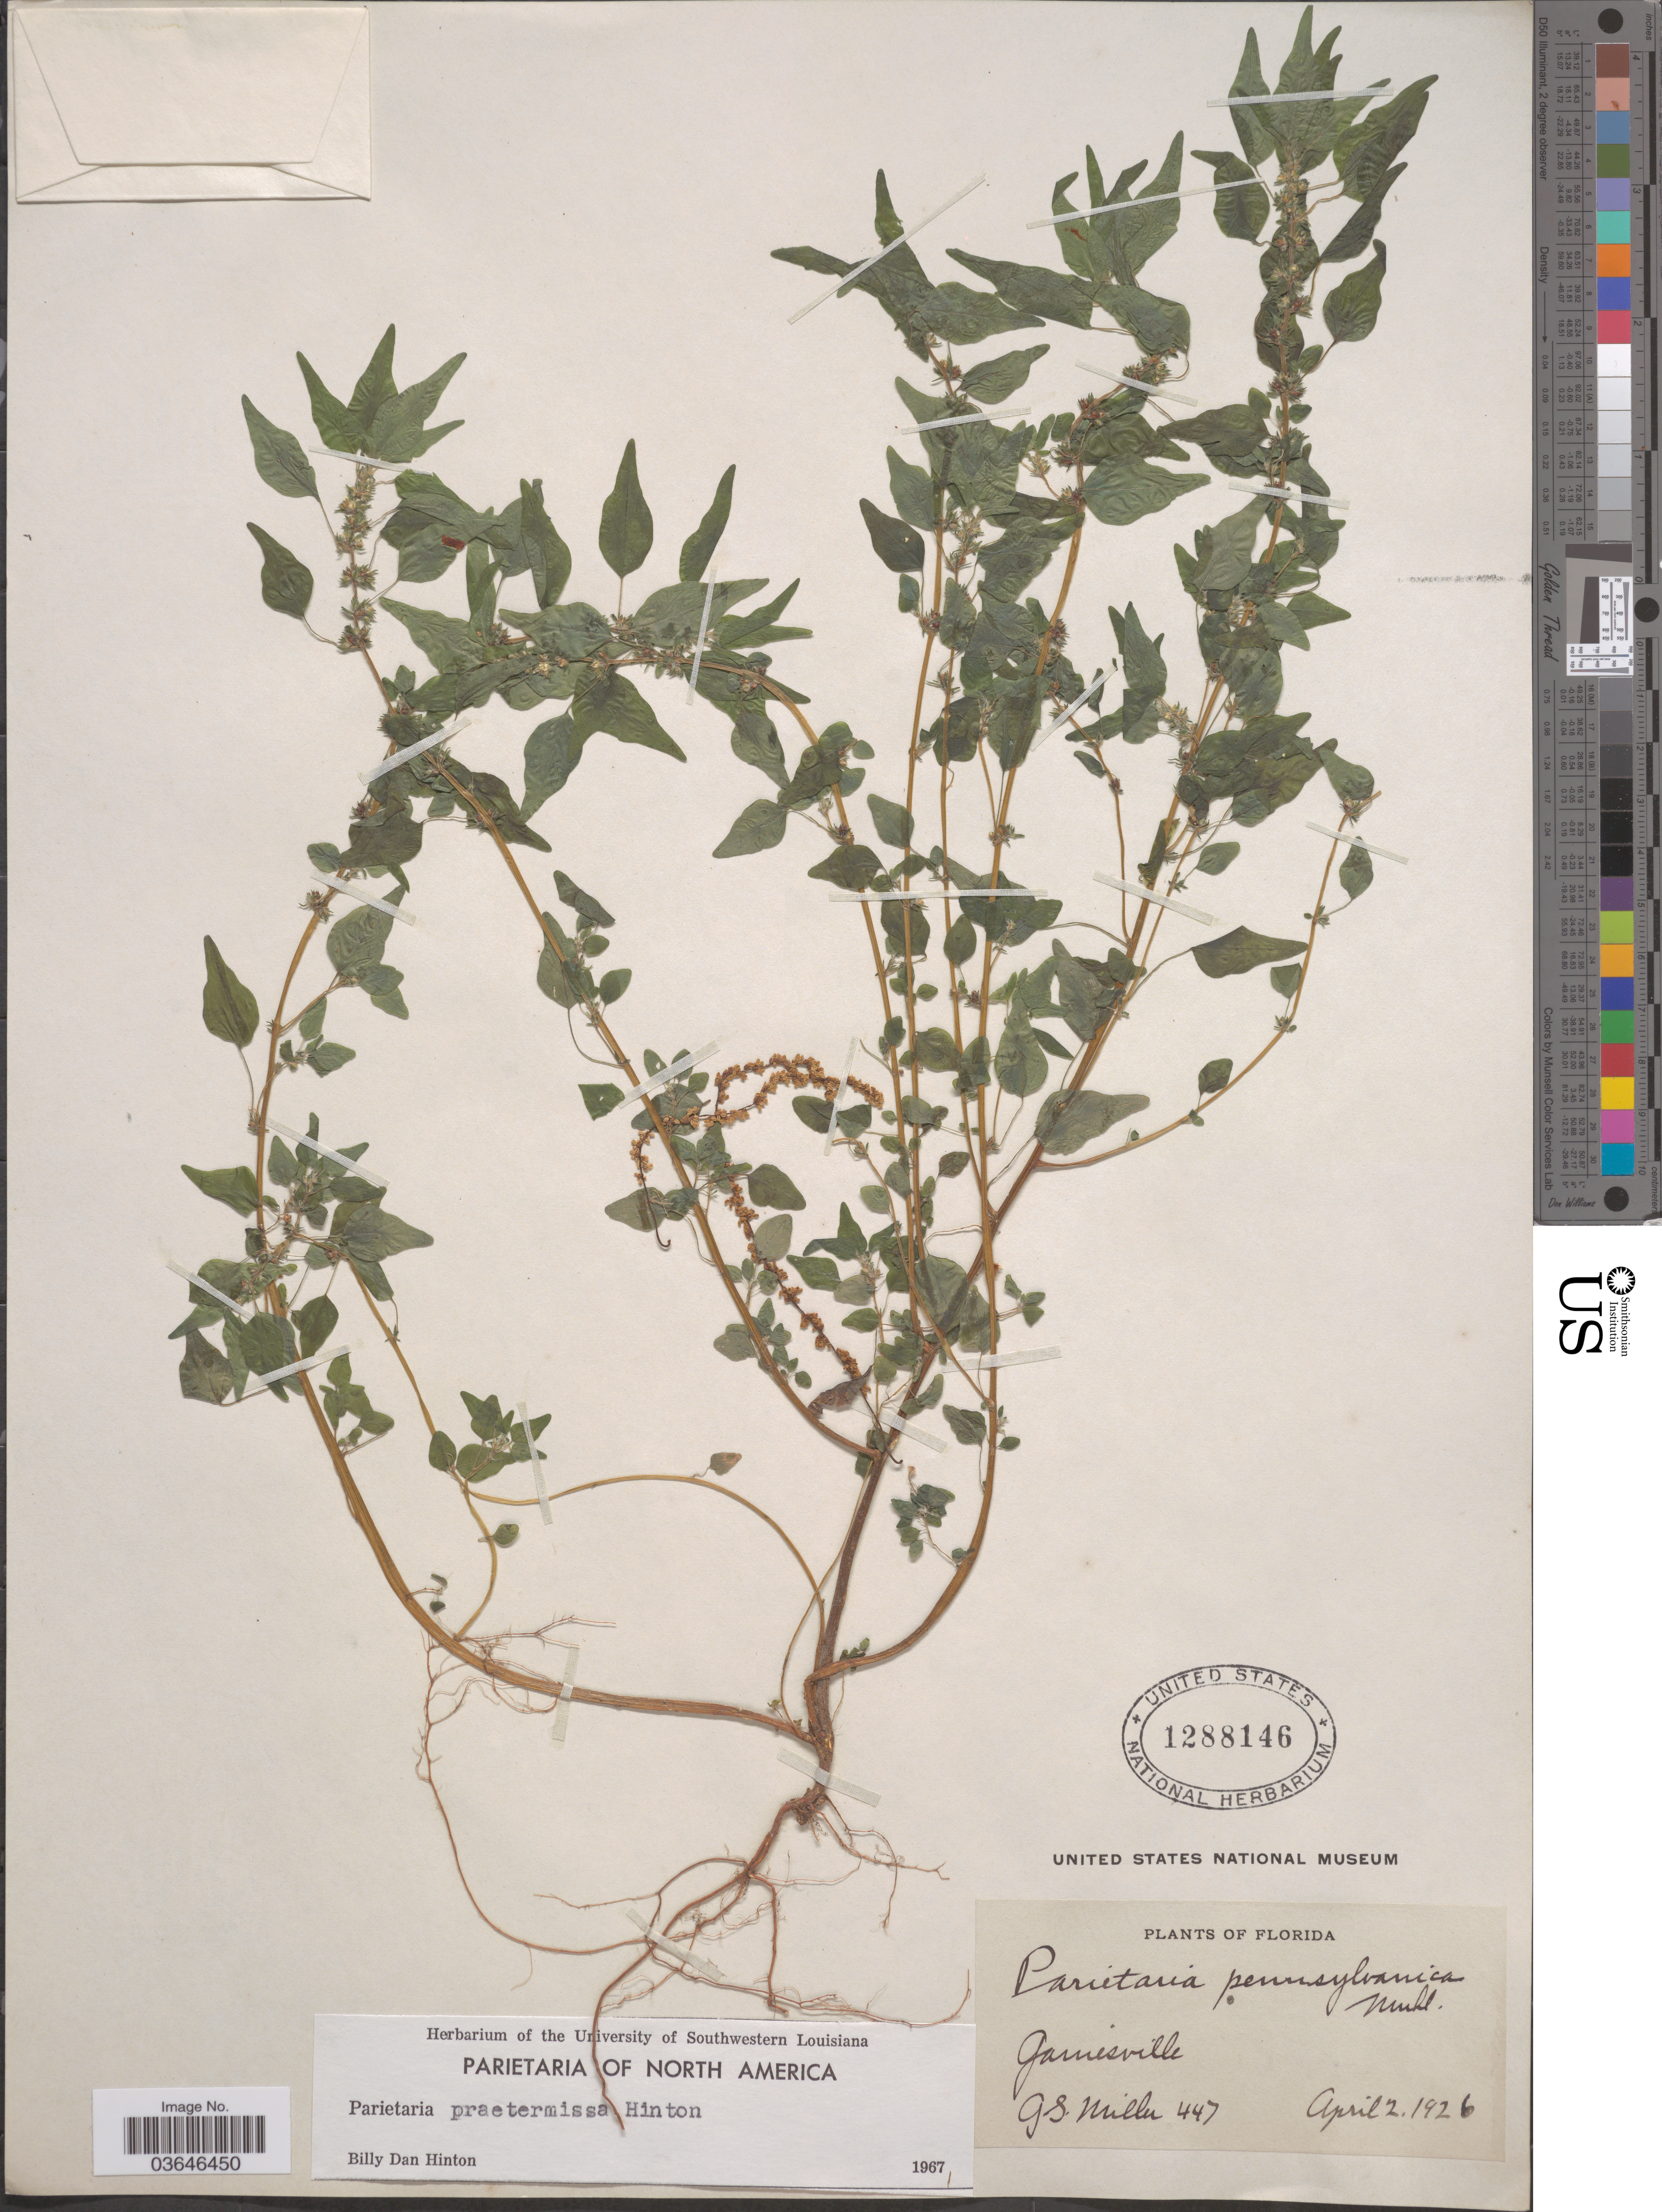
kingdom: Plantae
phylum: Tracheophyta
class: Magnoliopsida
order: Rosales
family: Urticaceae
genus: Parietaria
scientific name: Parietaria praetermissa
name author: Hinton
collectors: G. S. Miller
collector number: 447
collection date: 1926-04-02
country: United States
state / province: Florida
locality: Gainesville.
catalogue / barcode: US 1288146